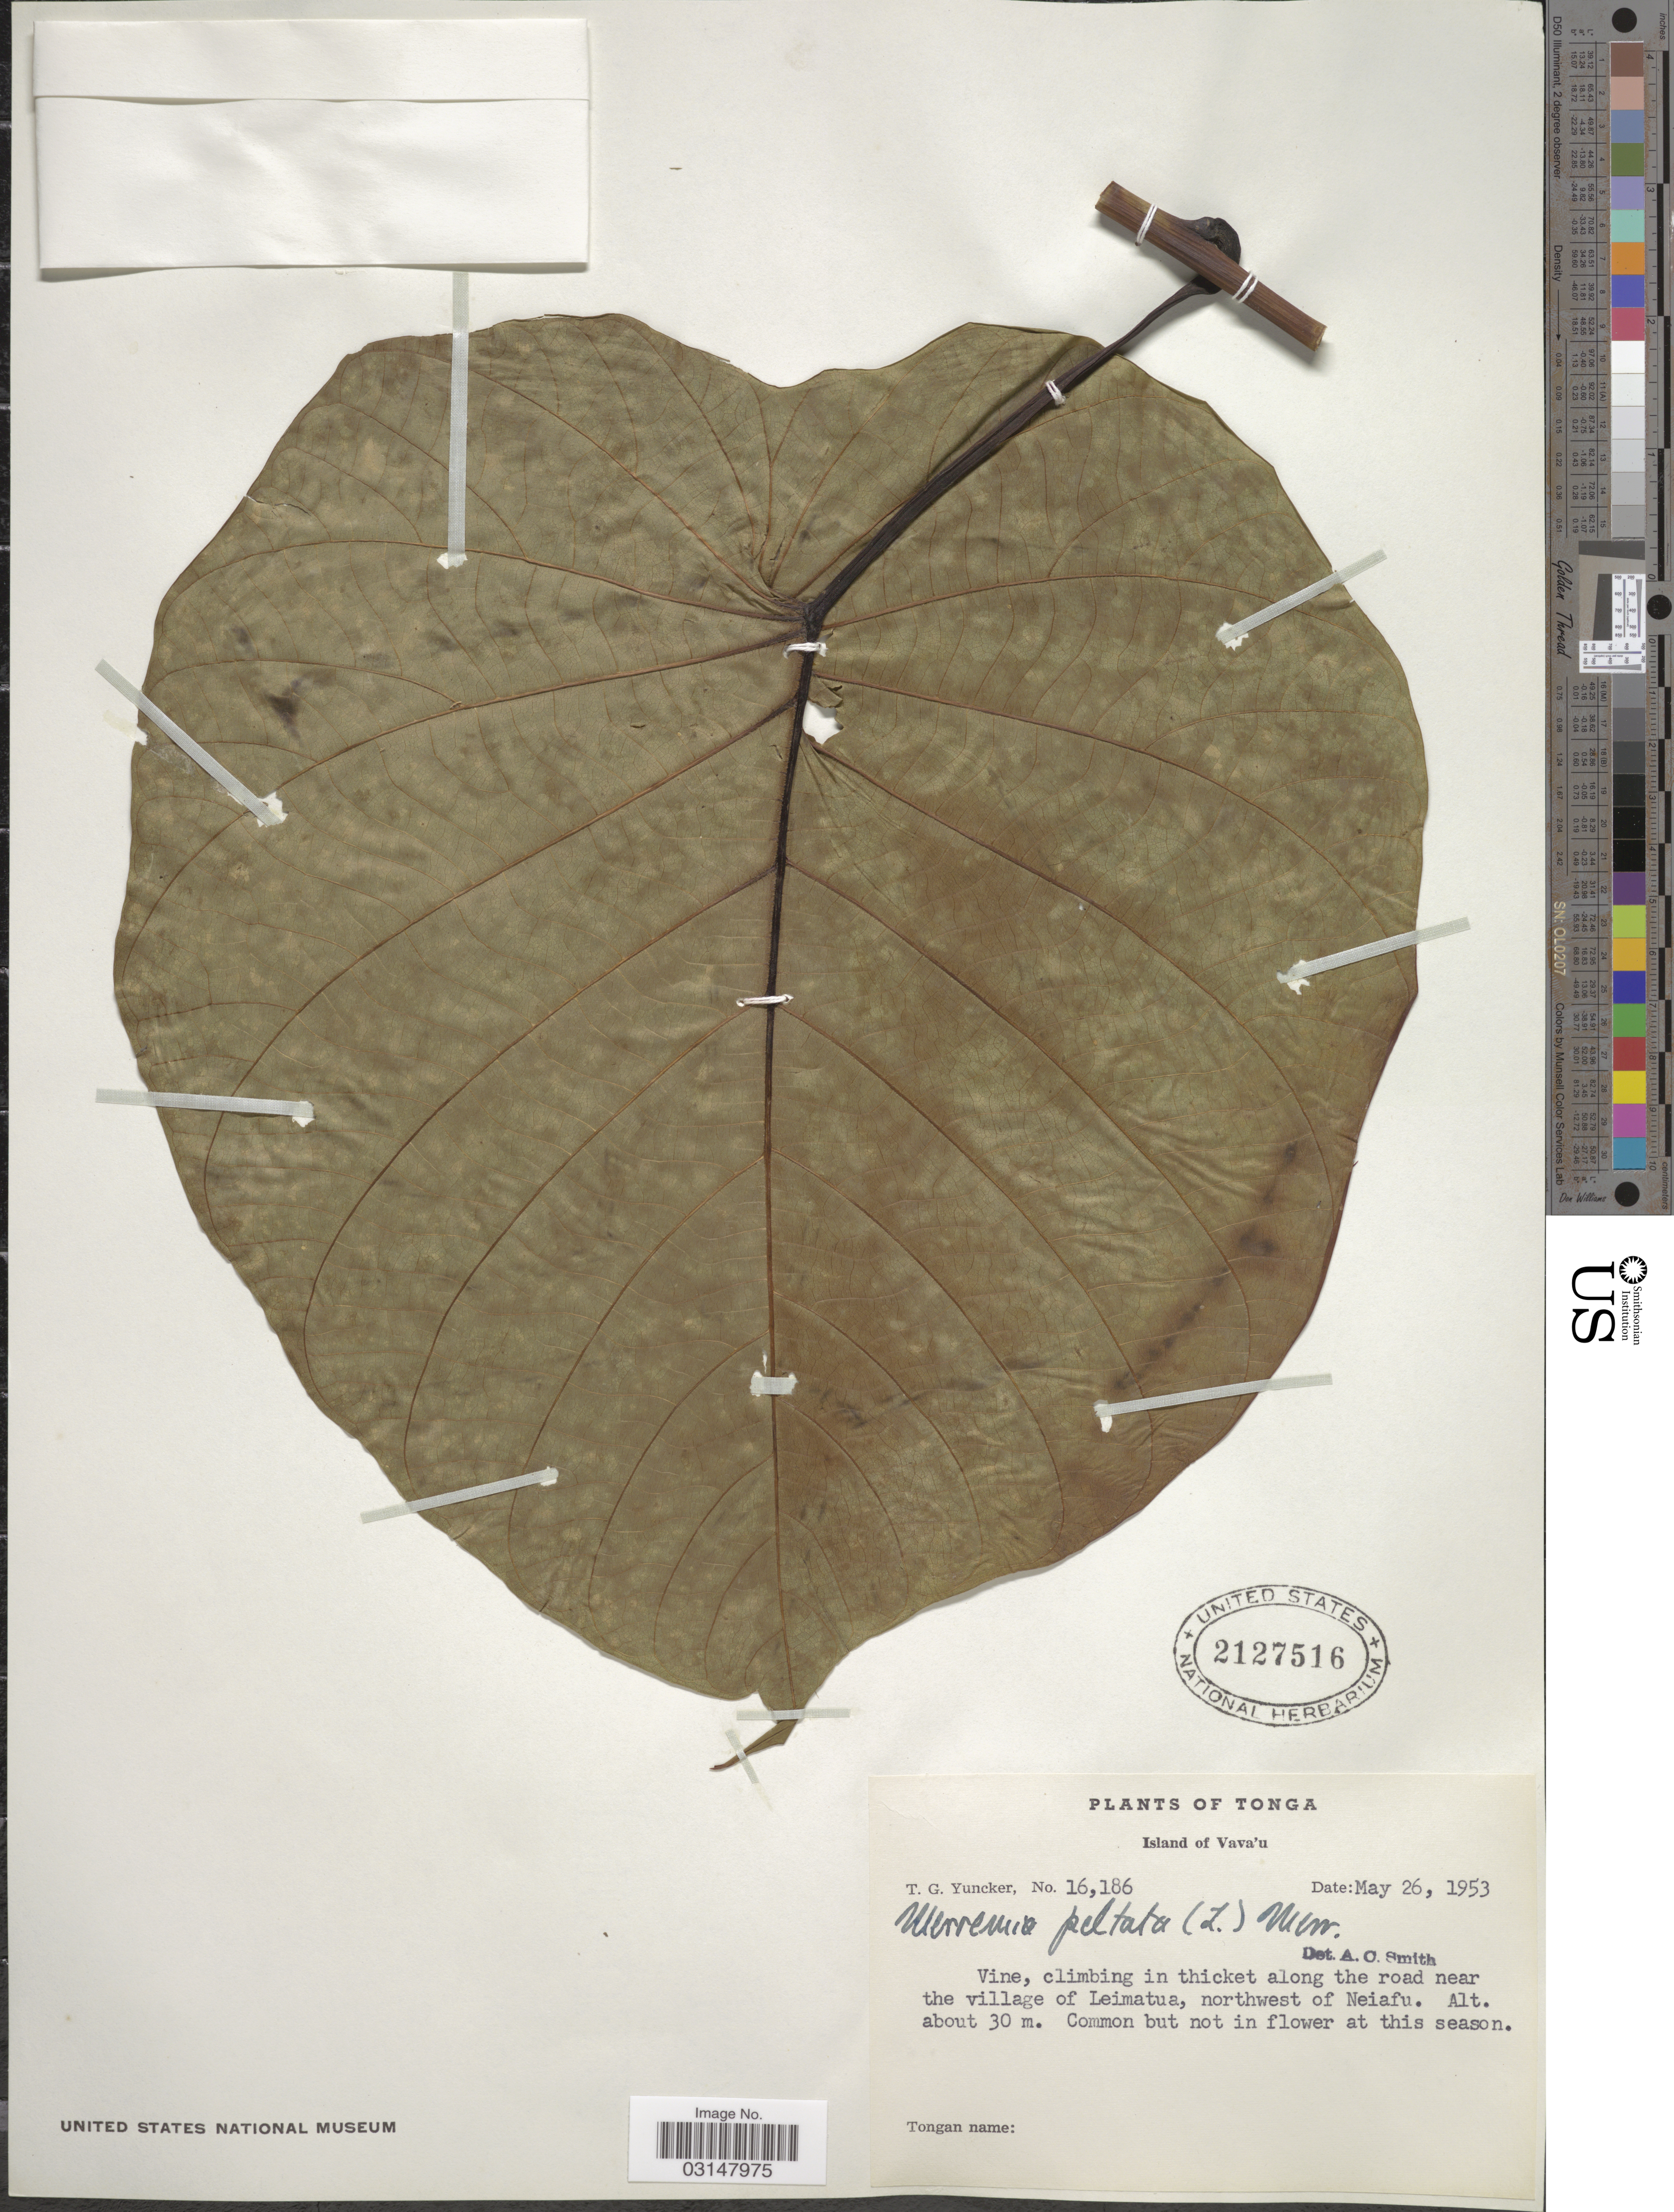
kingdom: Plantae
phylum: Tracheophyta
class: Magnoliopsida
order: Solanales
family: Convolvulaceae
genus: Decalobanthus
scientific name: Decalobanthus peltatus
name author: (L.) A. R. Simões & Staples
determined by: Wagner, W. L., (BOT), Smithsonian Institution - National Museum of Natural History (UNITED STATES)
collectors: T. G. Yuncker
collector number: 16186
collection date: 1953-05-26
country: Tonga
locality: Island of Vava'u. Along the road near the village of Leimatua, northwest of Neiafu.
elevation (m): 30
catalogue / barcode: US 2127516